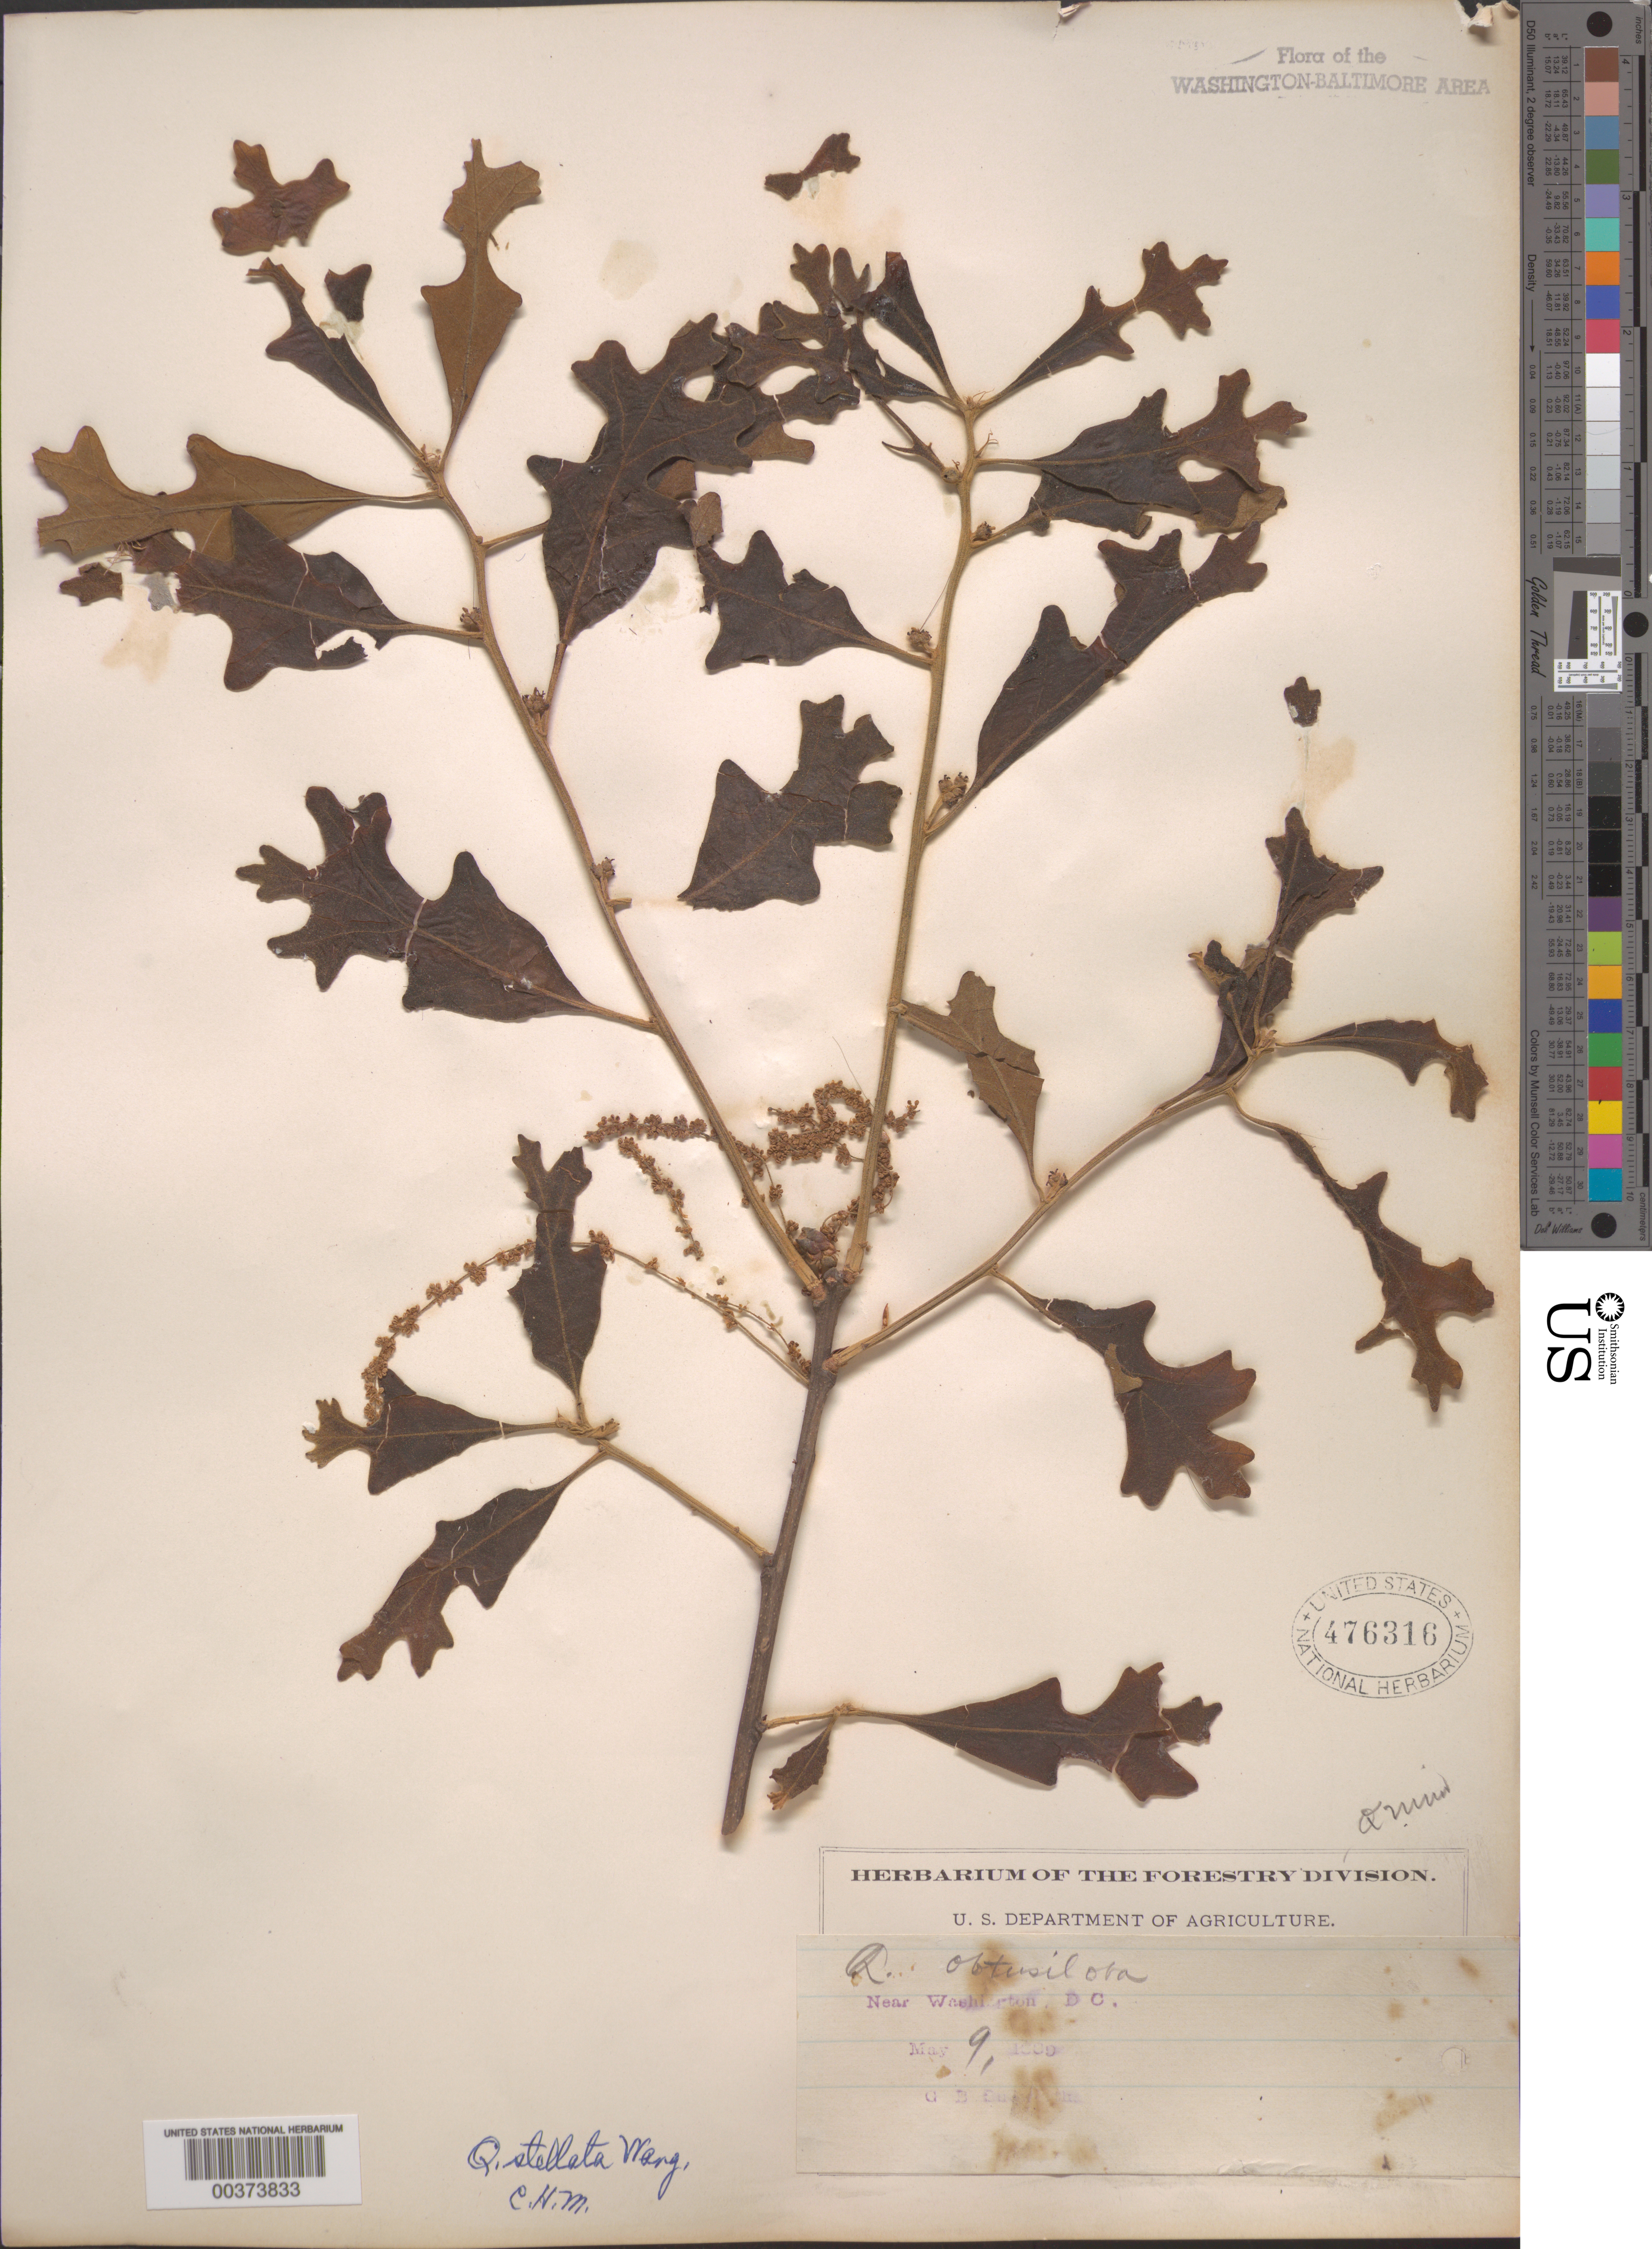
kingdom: Plantae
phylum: Tracheophyta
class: Magnoliopsida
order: Fagales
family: Fagaceae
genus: Quercus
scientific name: Quercus stellata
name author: Wangenh.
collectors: G. B. Sudworth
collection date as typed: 09 May 1889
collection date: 1889-05-09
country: United States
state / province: District of Columbia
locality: Washington DC area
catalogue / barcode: US 476316